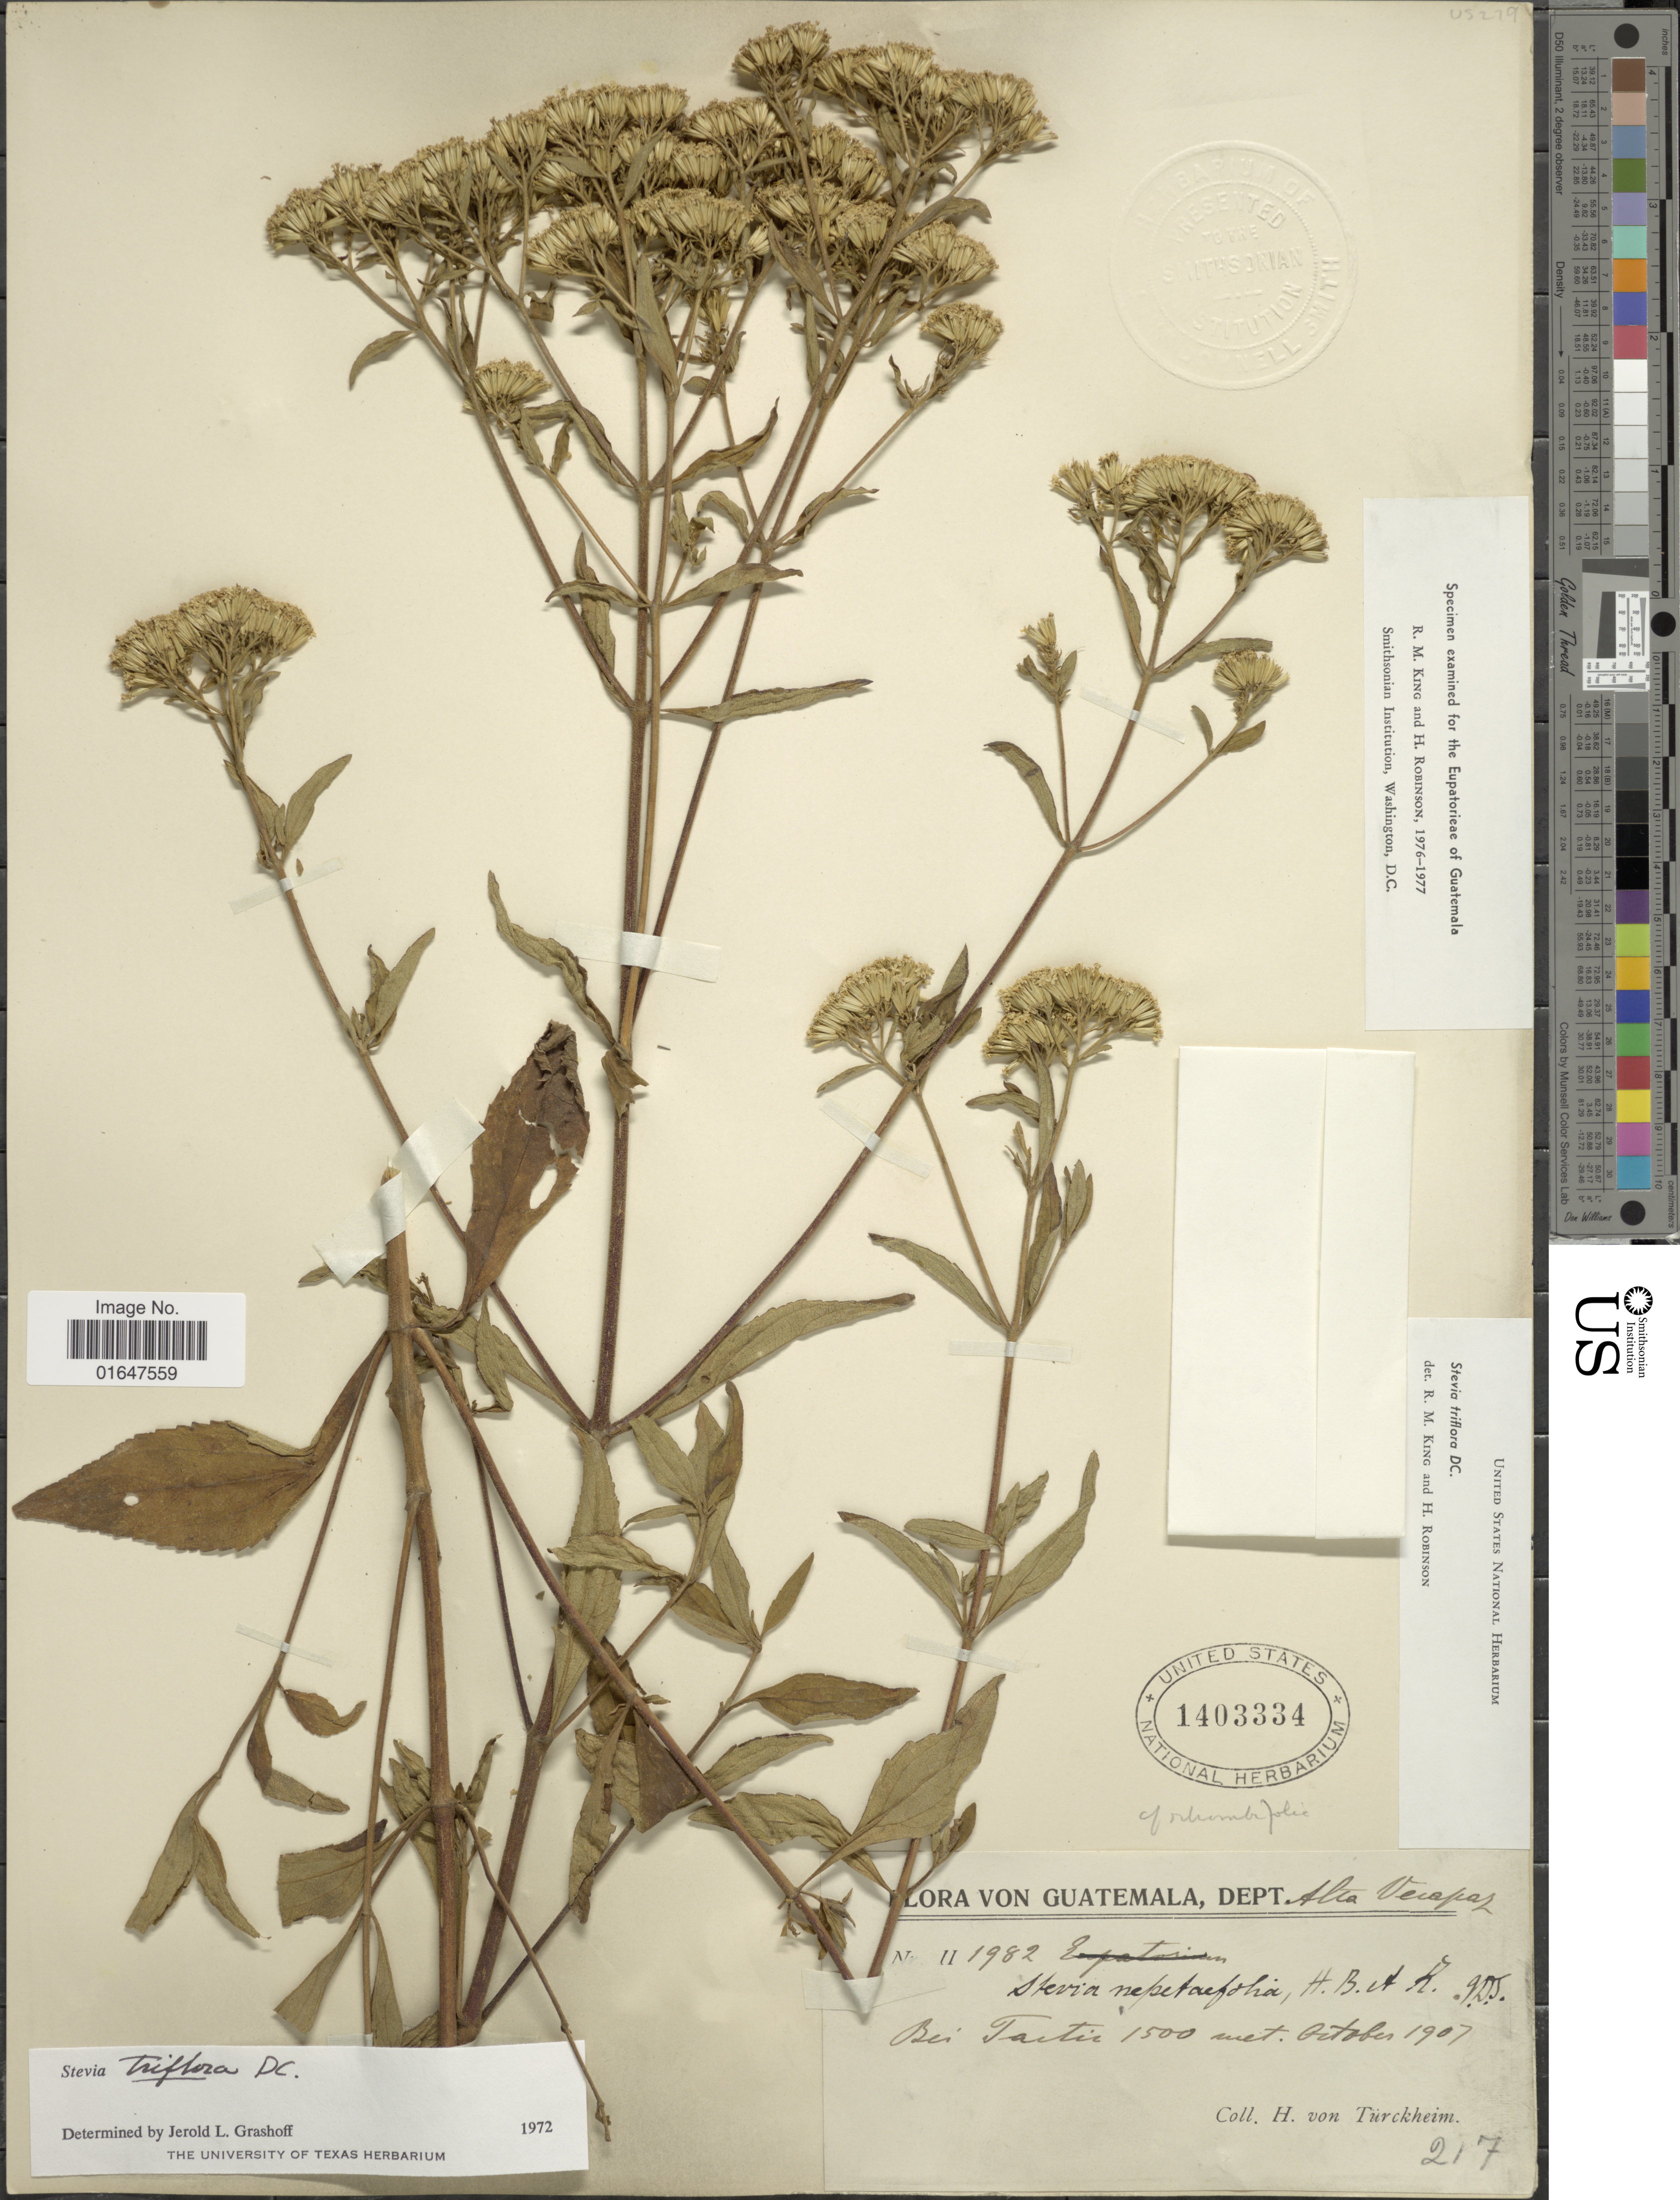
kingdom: Plantae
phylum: Tracheophyta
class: Magnoliopsida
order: Asterales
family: Asteraceae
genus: Stevia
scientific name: Stevia triflora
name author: DC.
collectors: H. von Türckheim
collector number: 2/1982*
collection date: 1907-10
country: Guatemala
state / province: Alta Verapaz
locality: Bei Tactic [At Tactic]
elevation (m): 1500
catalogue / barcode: US 1403334